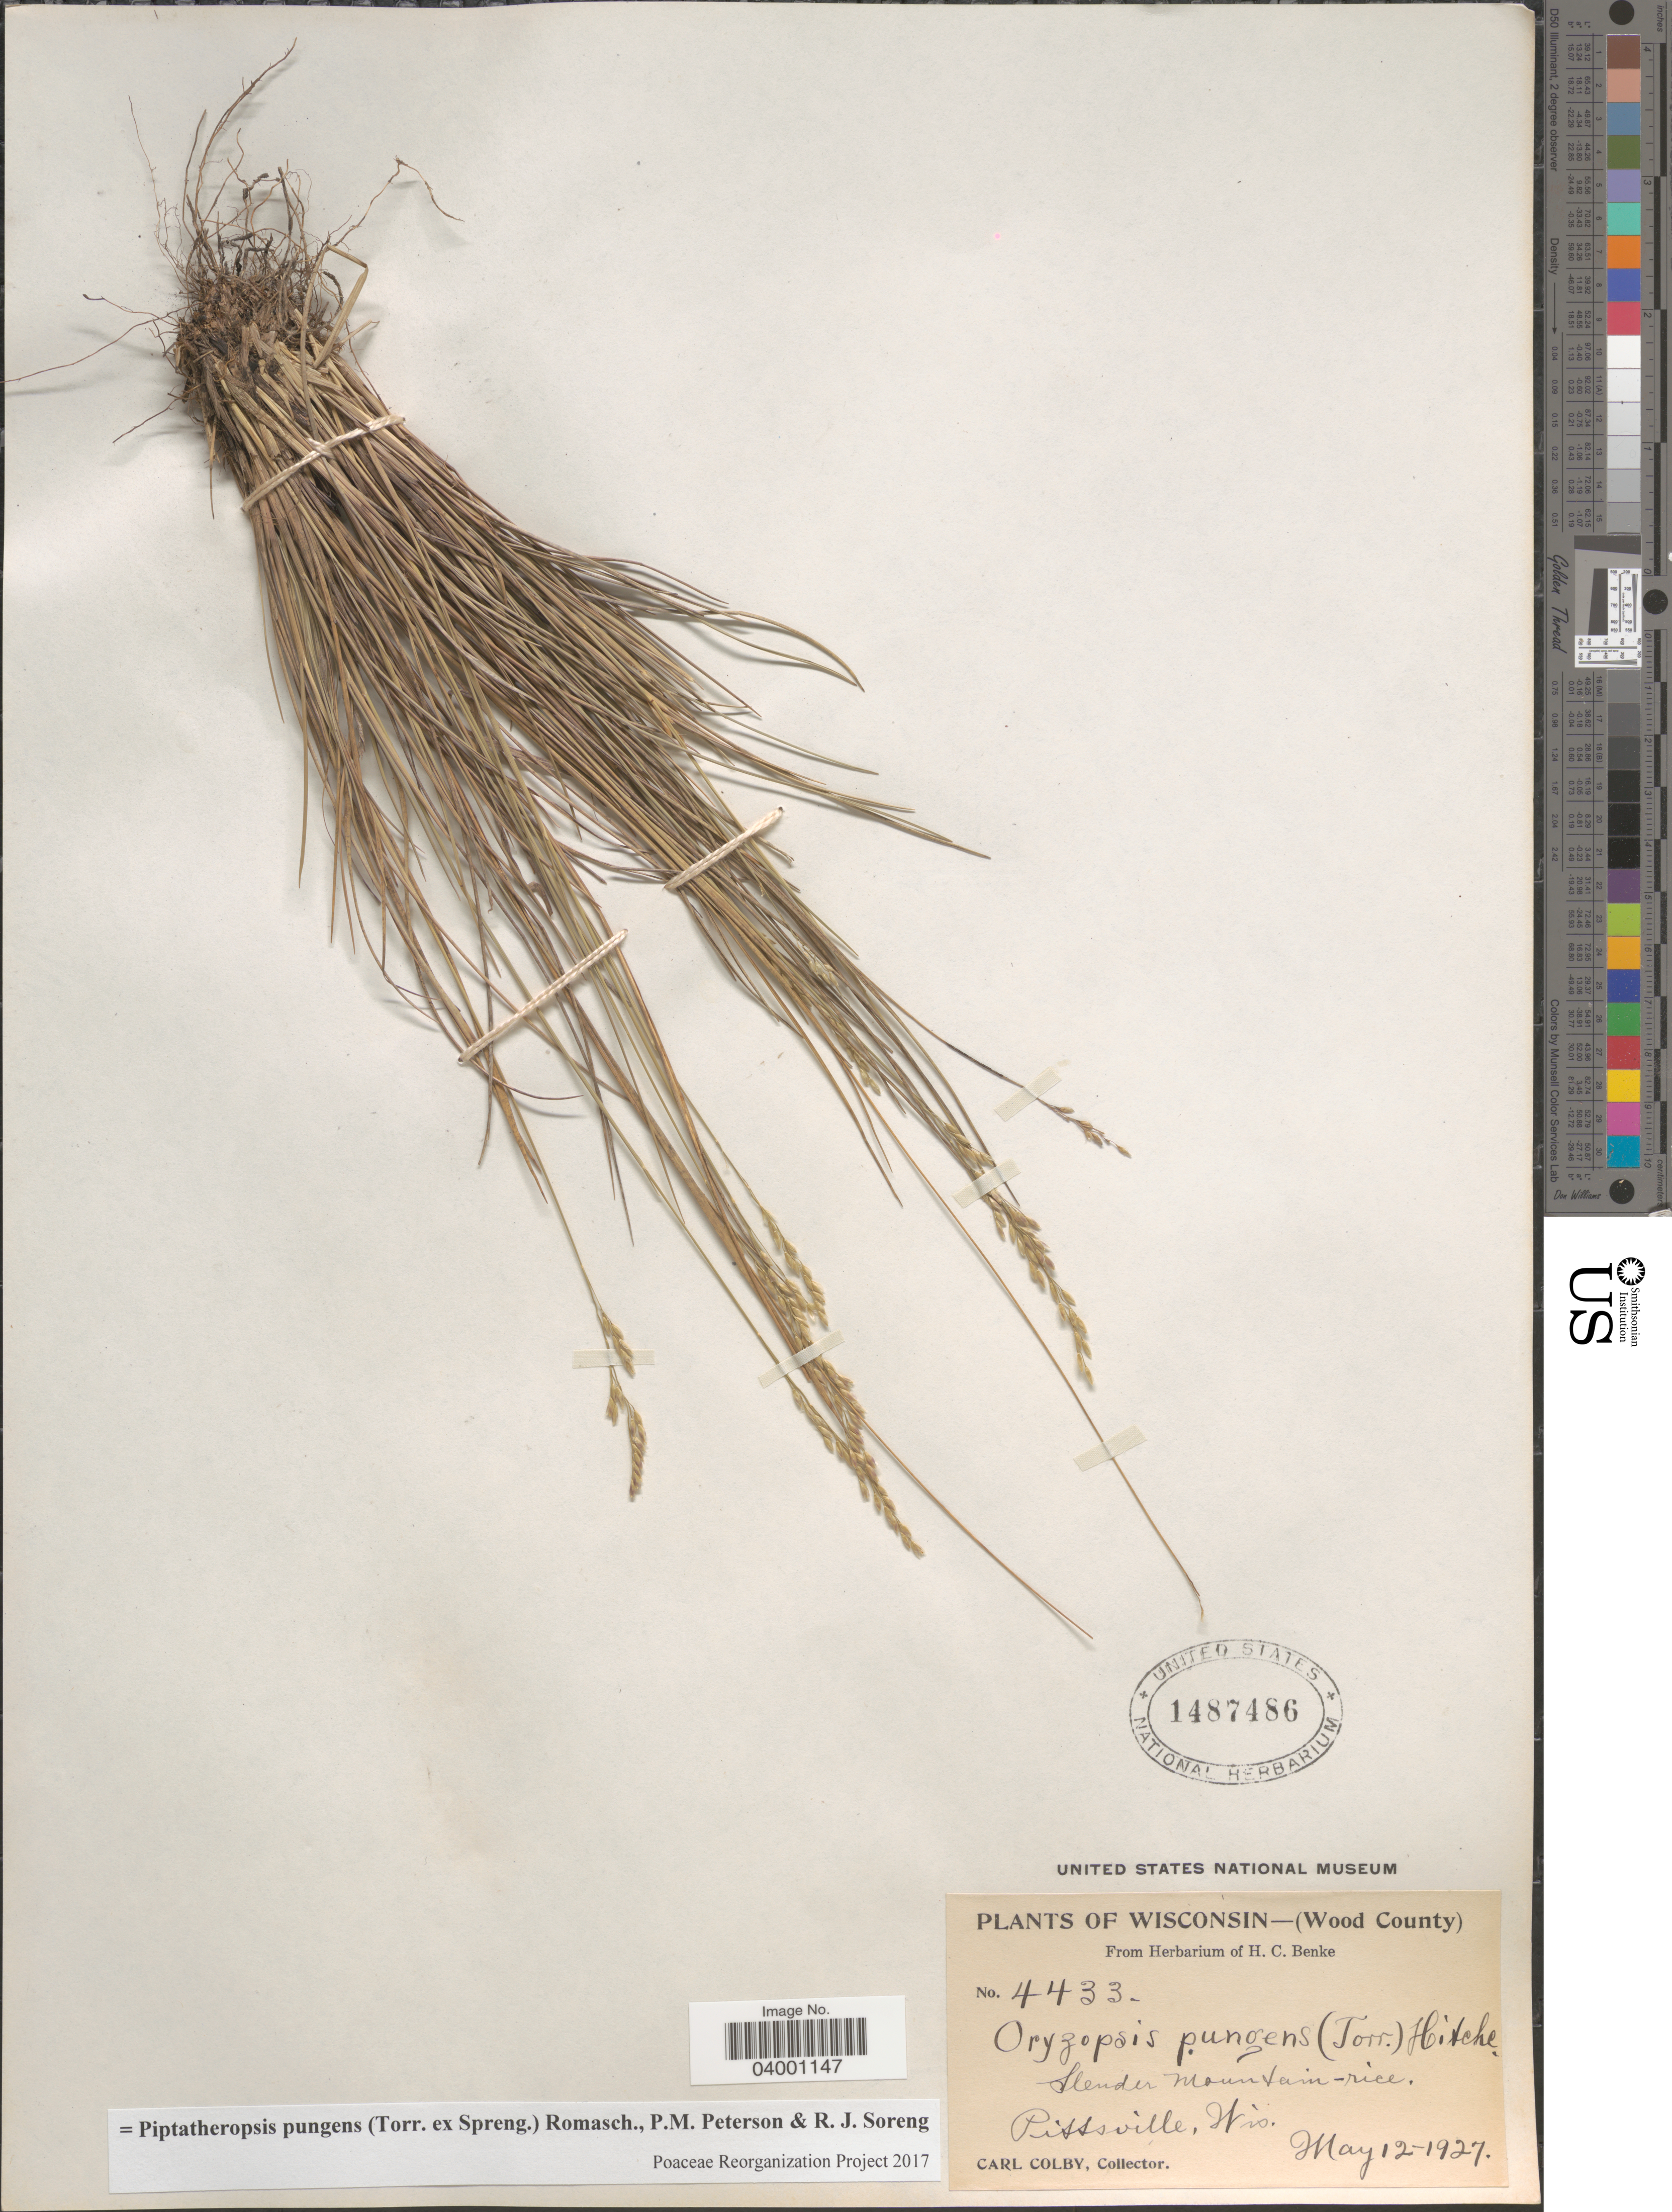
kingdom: Plantae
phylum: Tracheophyta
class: Liliopsida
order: Poales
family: Poaceae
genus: Piptatheropsis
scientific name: Piptatheropsis pungens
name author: (Torr. ex Spreng.) Romasch. et al.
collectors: C. Colby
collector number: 4433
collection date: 1927-05-12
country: United States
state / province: Wisconsin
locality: Wood County. Pittsville.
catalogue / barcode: US 1487486